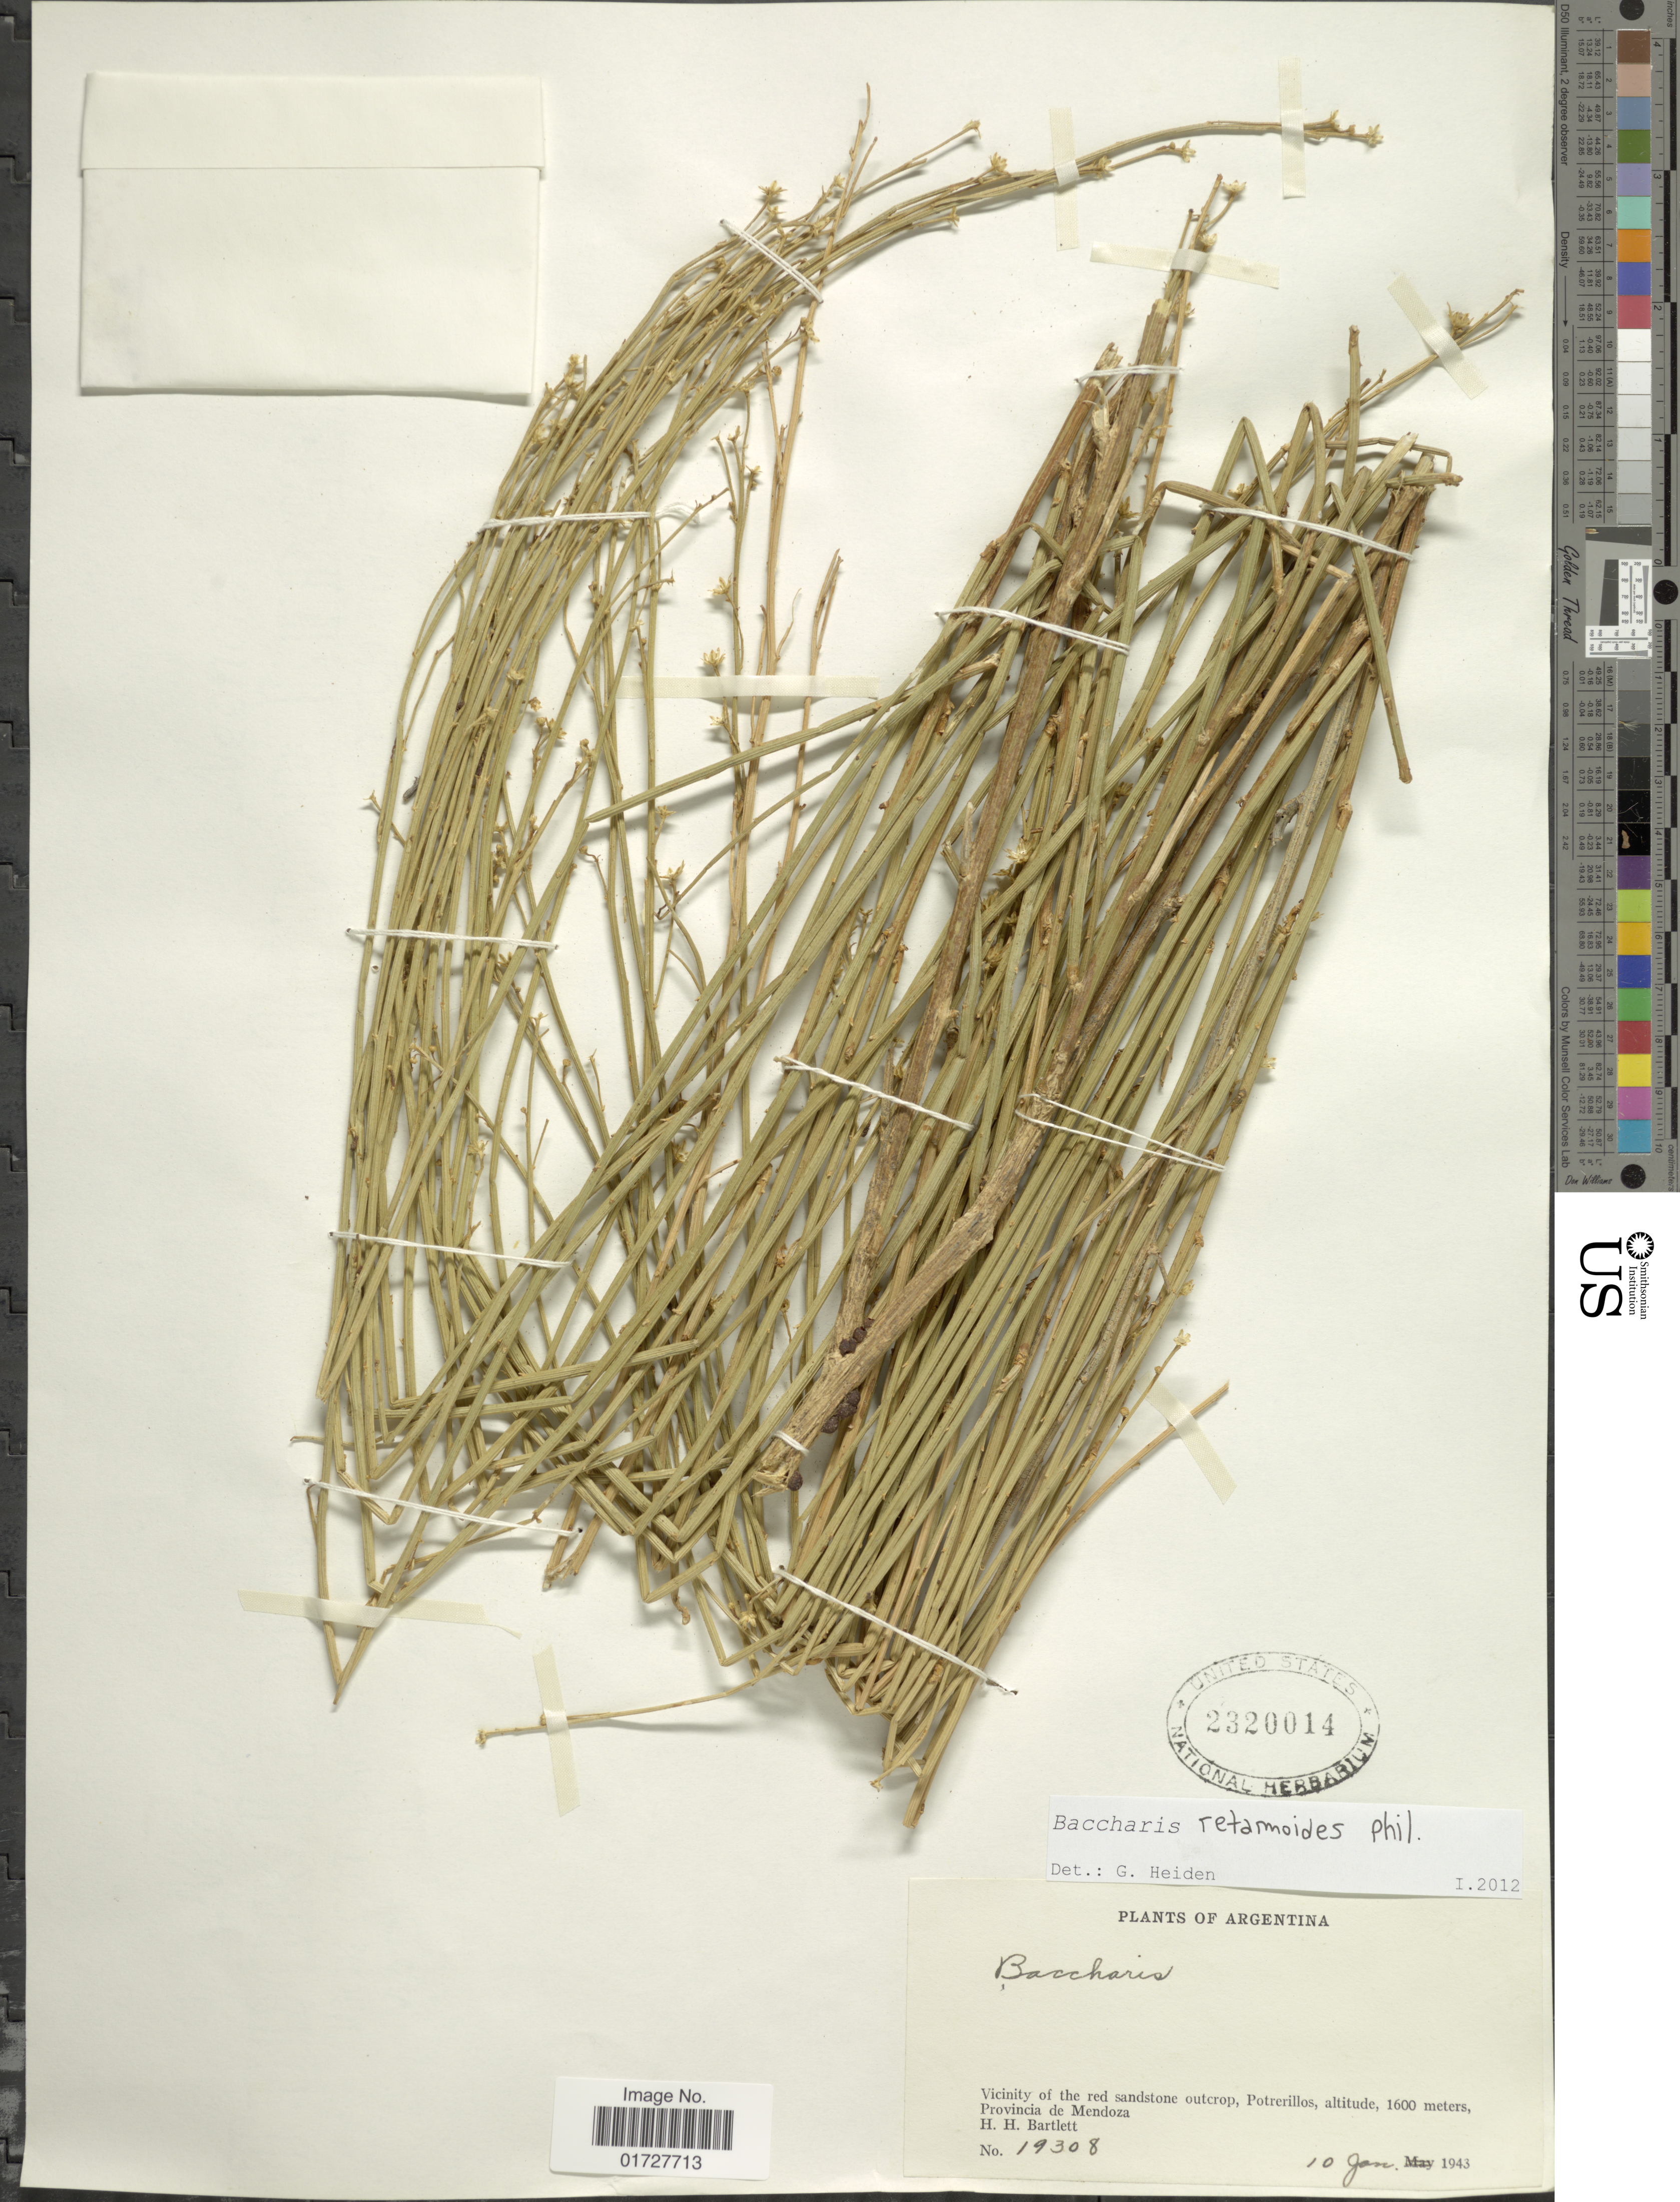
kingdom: Plantae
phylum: Tracheophyta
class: Magnoliopsida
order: Asterales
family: Asteraceae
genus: Baccharis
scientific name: Baccharis retamoides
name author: Phil.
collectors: H. H. Bartlett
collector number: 19308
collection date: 1943-01-10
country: Argentina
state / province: Mendoza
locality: Potrerillos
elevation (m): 1600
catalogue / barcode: US 2320014